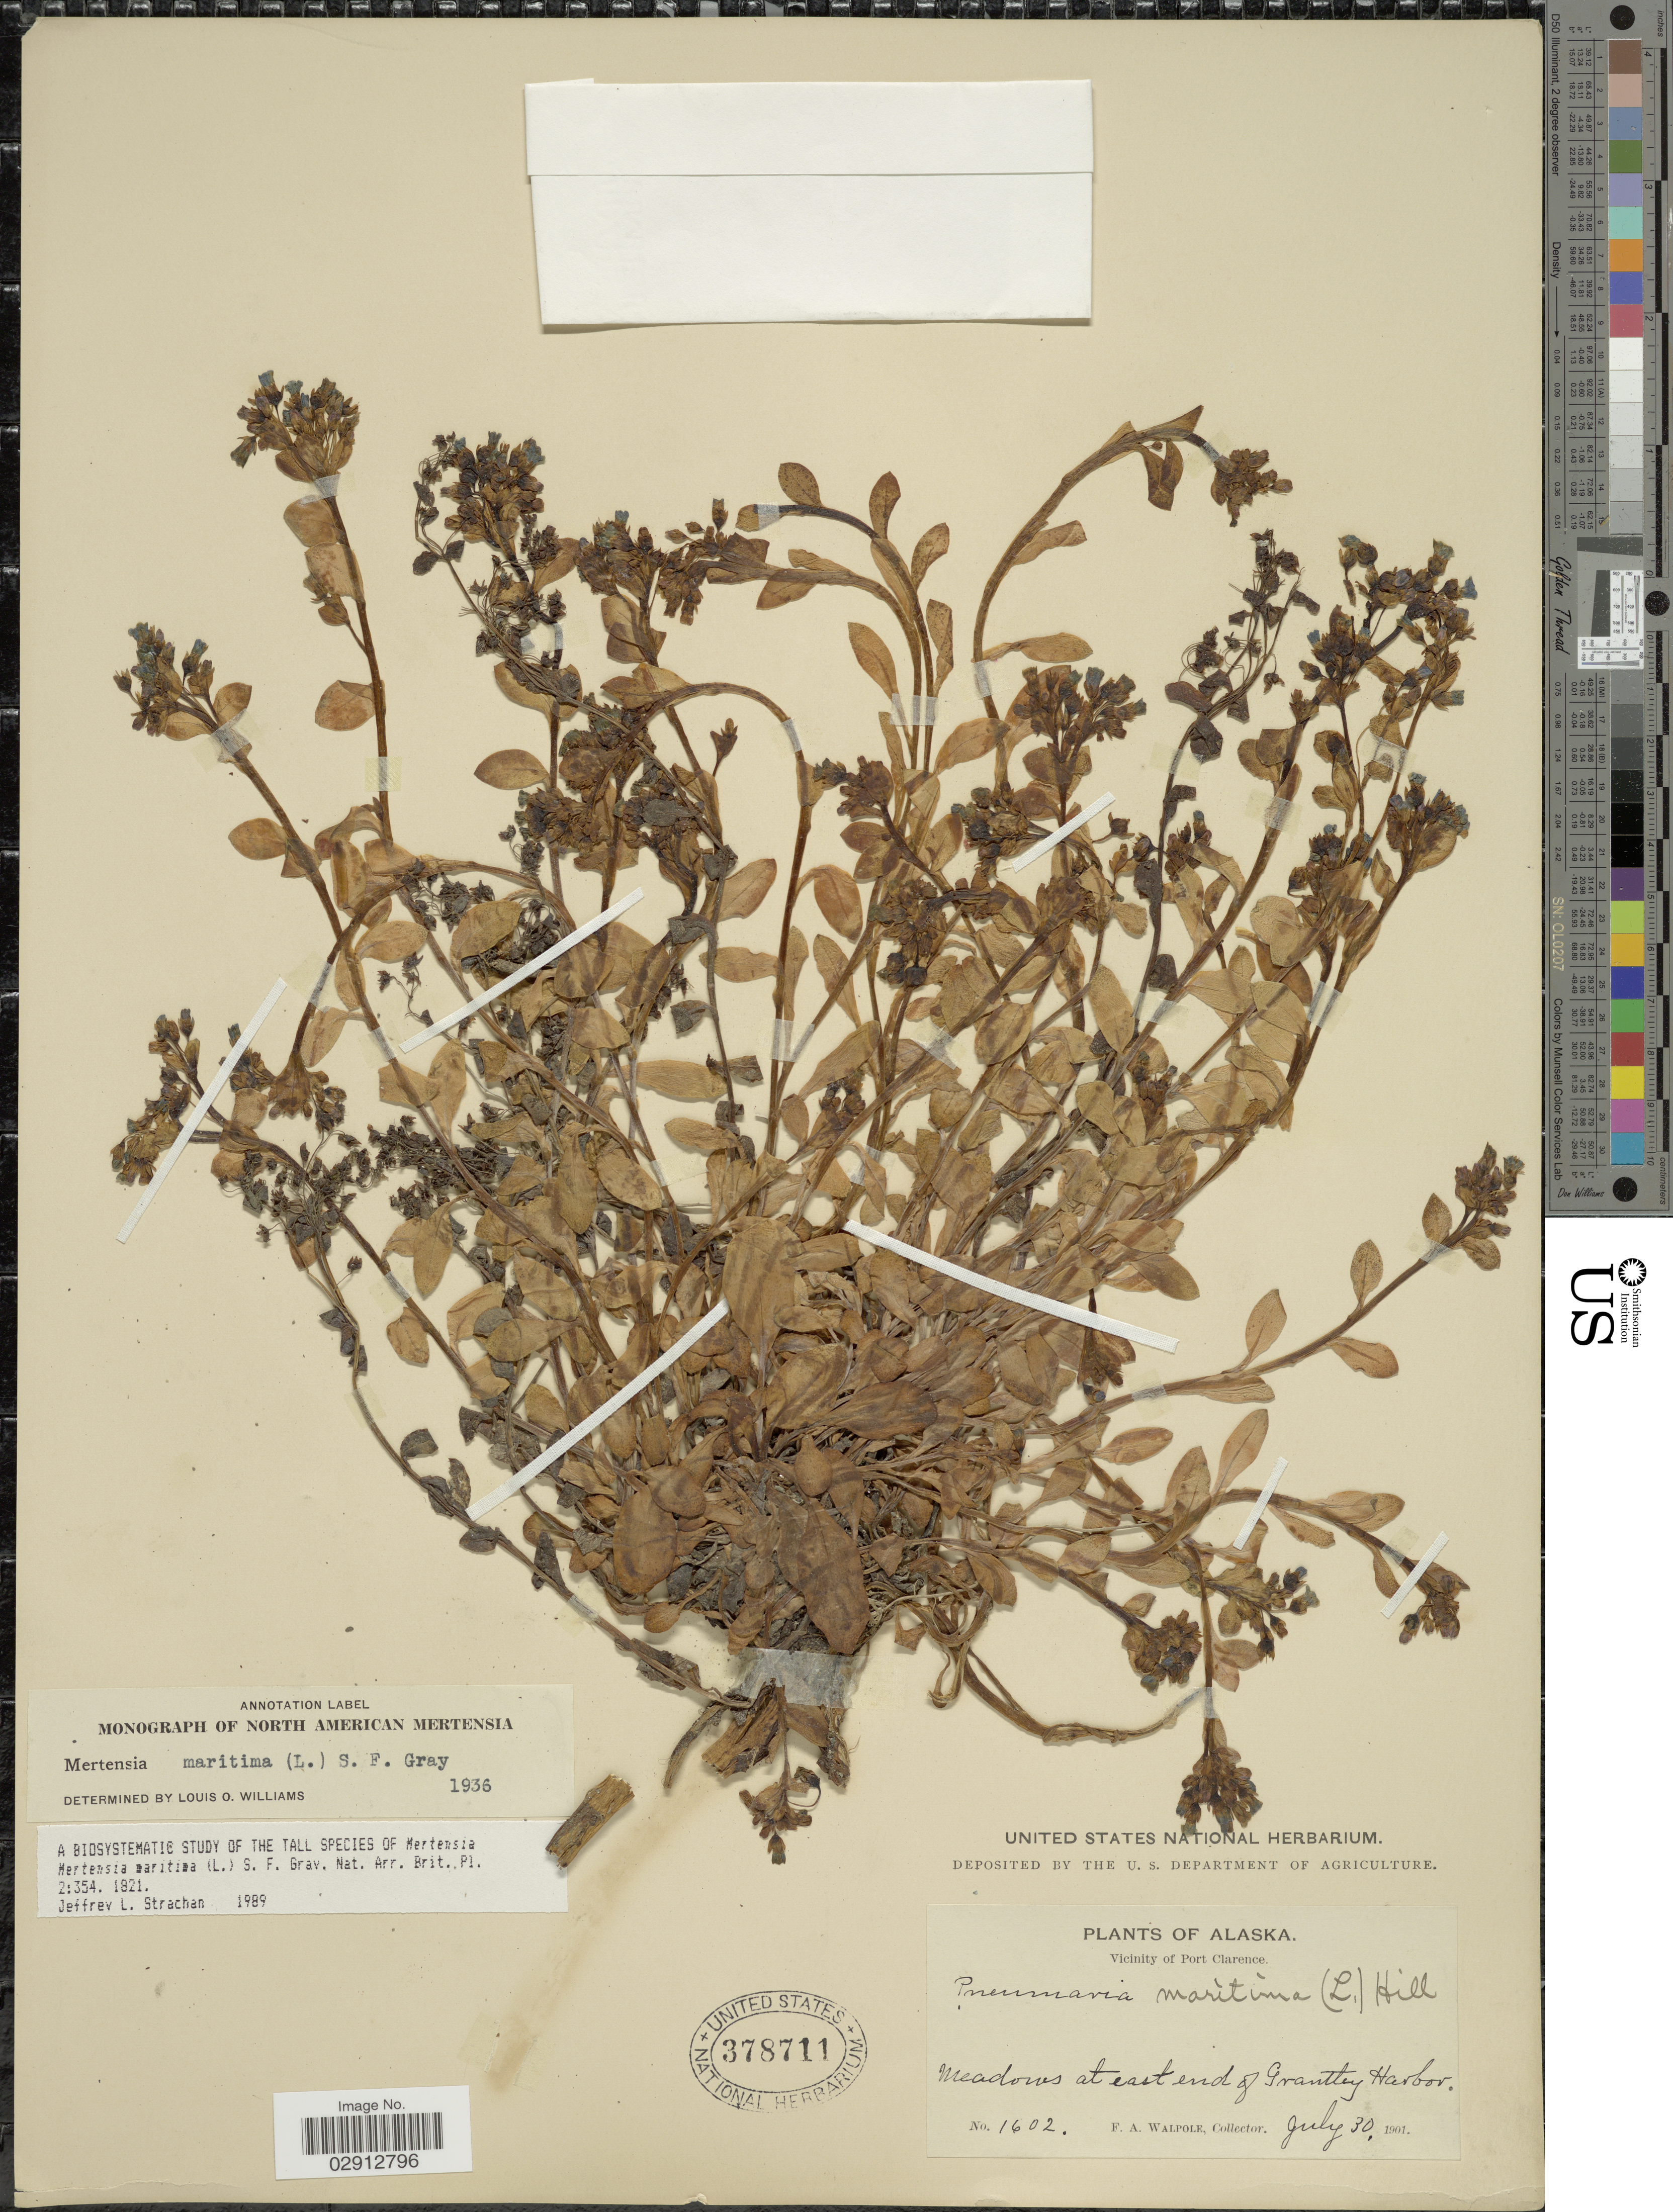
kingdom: Plantae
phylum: Tracheophyta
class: Magnoliopsida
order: Boraginales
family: Boraginaceae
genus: Mertensia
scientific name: Mertensia maritima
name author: (L.) S.F. Gray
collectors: F. Walpole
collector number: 1602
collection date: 1901-07-30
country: United States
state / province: Alaska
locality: Vicinity of Port Clarence. Meadows at east end of Grantley Harbor.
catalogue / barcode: US 378711